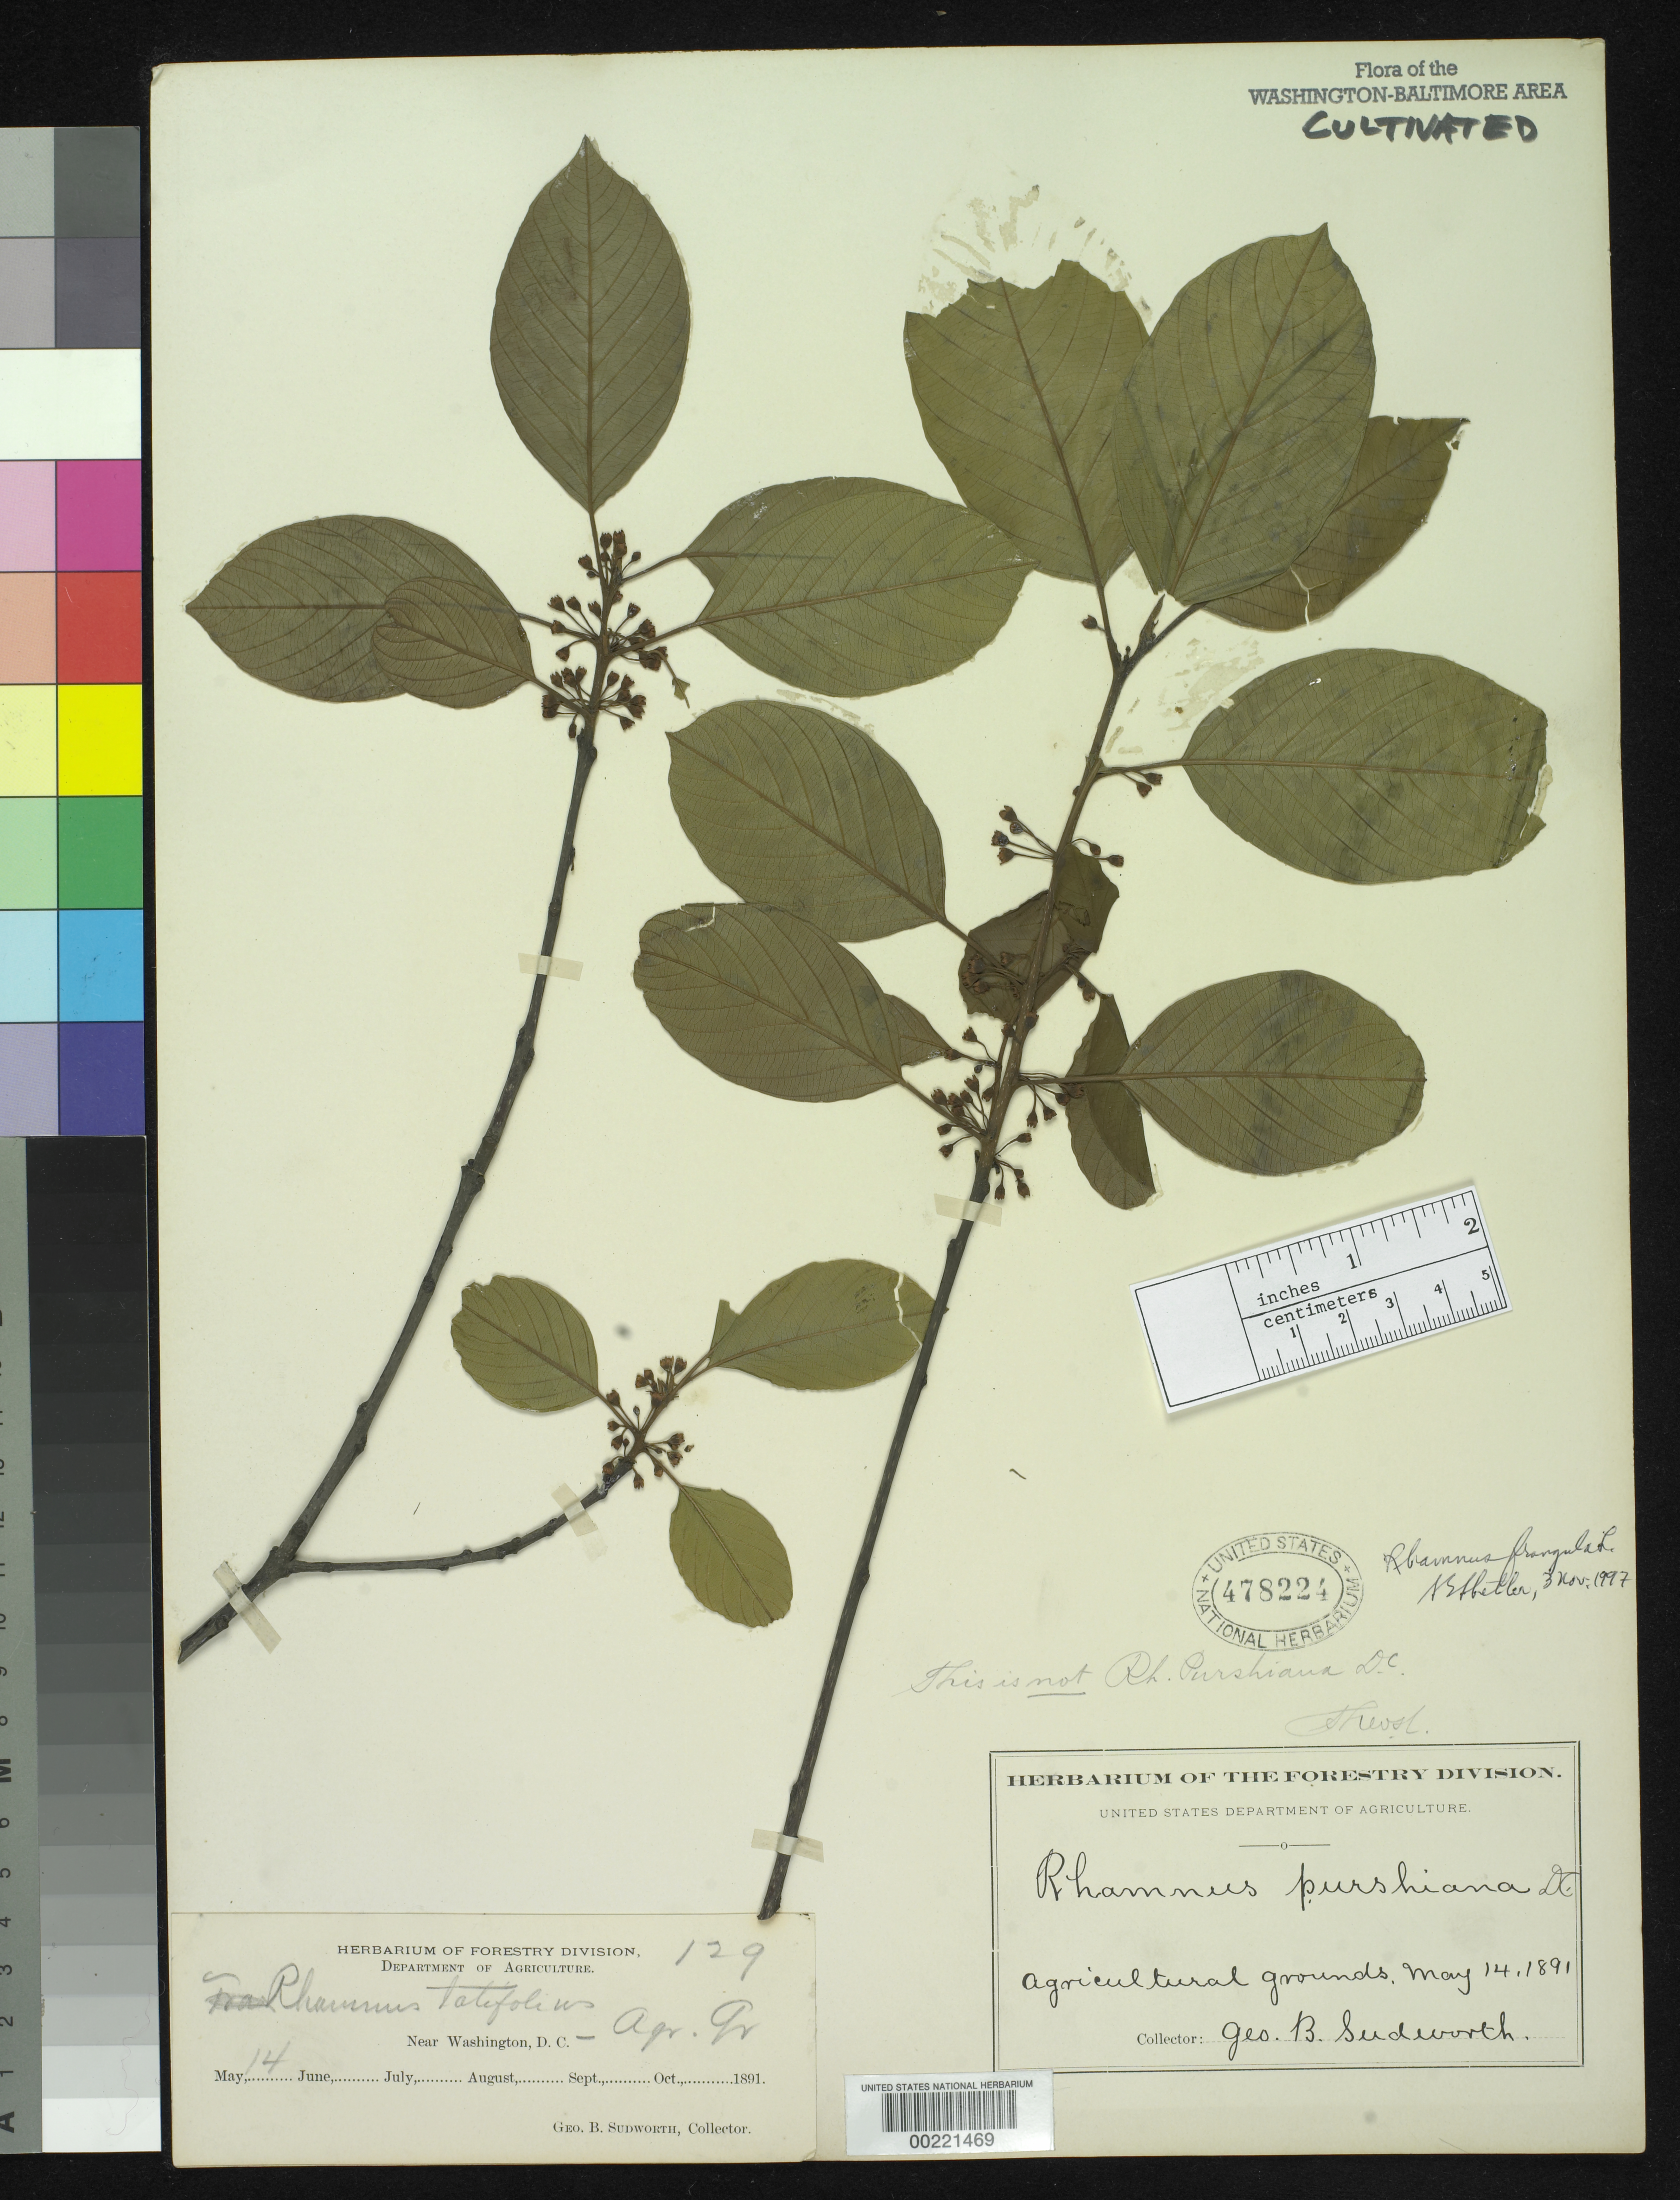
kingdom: Plantae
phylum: Tracheophyta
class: Magnoliopsida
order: Rosales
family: Rhamnaceae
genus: Frangula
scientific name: Frangula alnus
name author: Mill.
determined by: Strong, M. T., (US), Smithsonian Institution - National Museum of Natural History (UNITED STATES)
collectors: G. B. Sudworth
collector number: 129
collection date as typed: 14 May 1891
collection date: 1891-05-14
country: United States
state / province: District of Columbia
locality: Department of Agriculture grounds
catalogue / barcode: US 478224